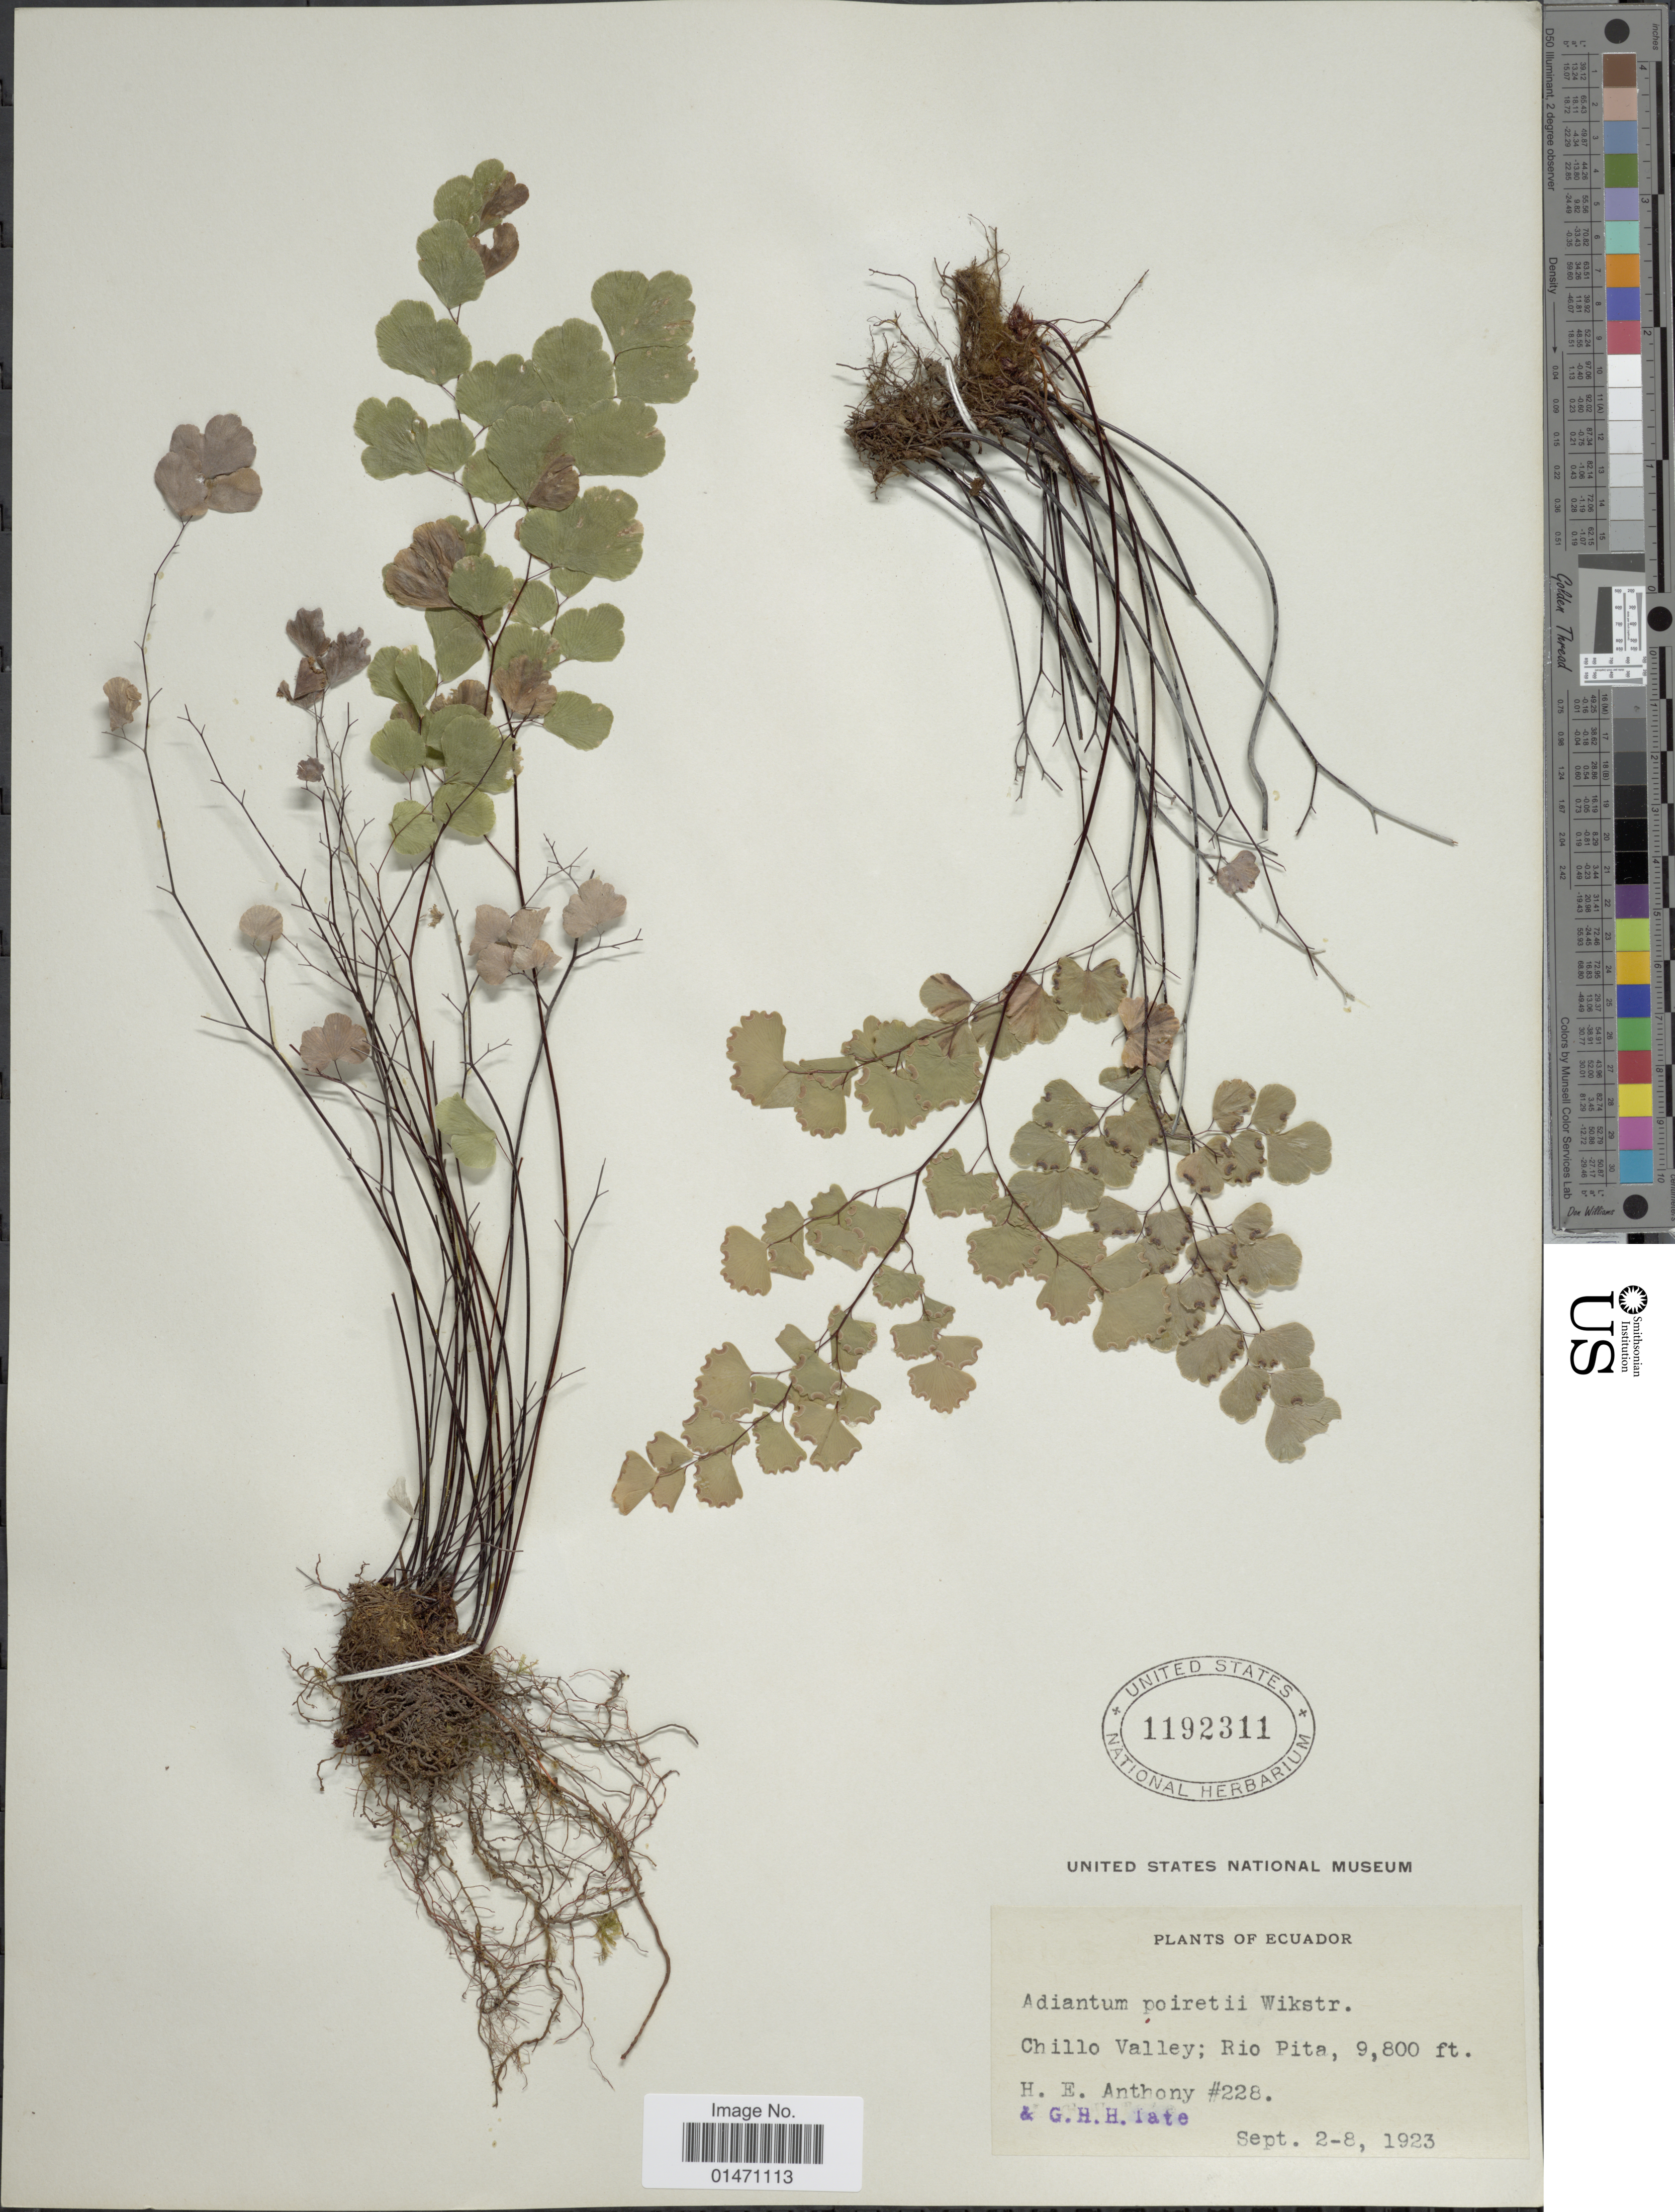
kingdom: Plantae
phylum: Tracheophyta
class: Polypodiopsida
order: Polypodiales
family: Pteridaceae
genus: Adiantum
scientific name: Adiantum poiretii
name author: Wikstr.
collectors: H. E. Anthony & G. Tate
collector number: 228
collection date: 1923-09-02/1923-09-08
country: Ecuador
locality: Plants of Ecuador, Chillo Valley; Rio Pita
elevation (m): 2987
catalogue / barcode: US 1192311